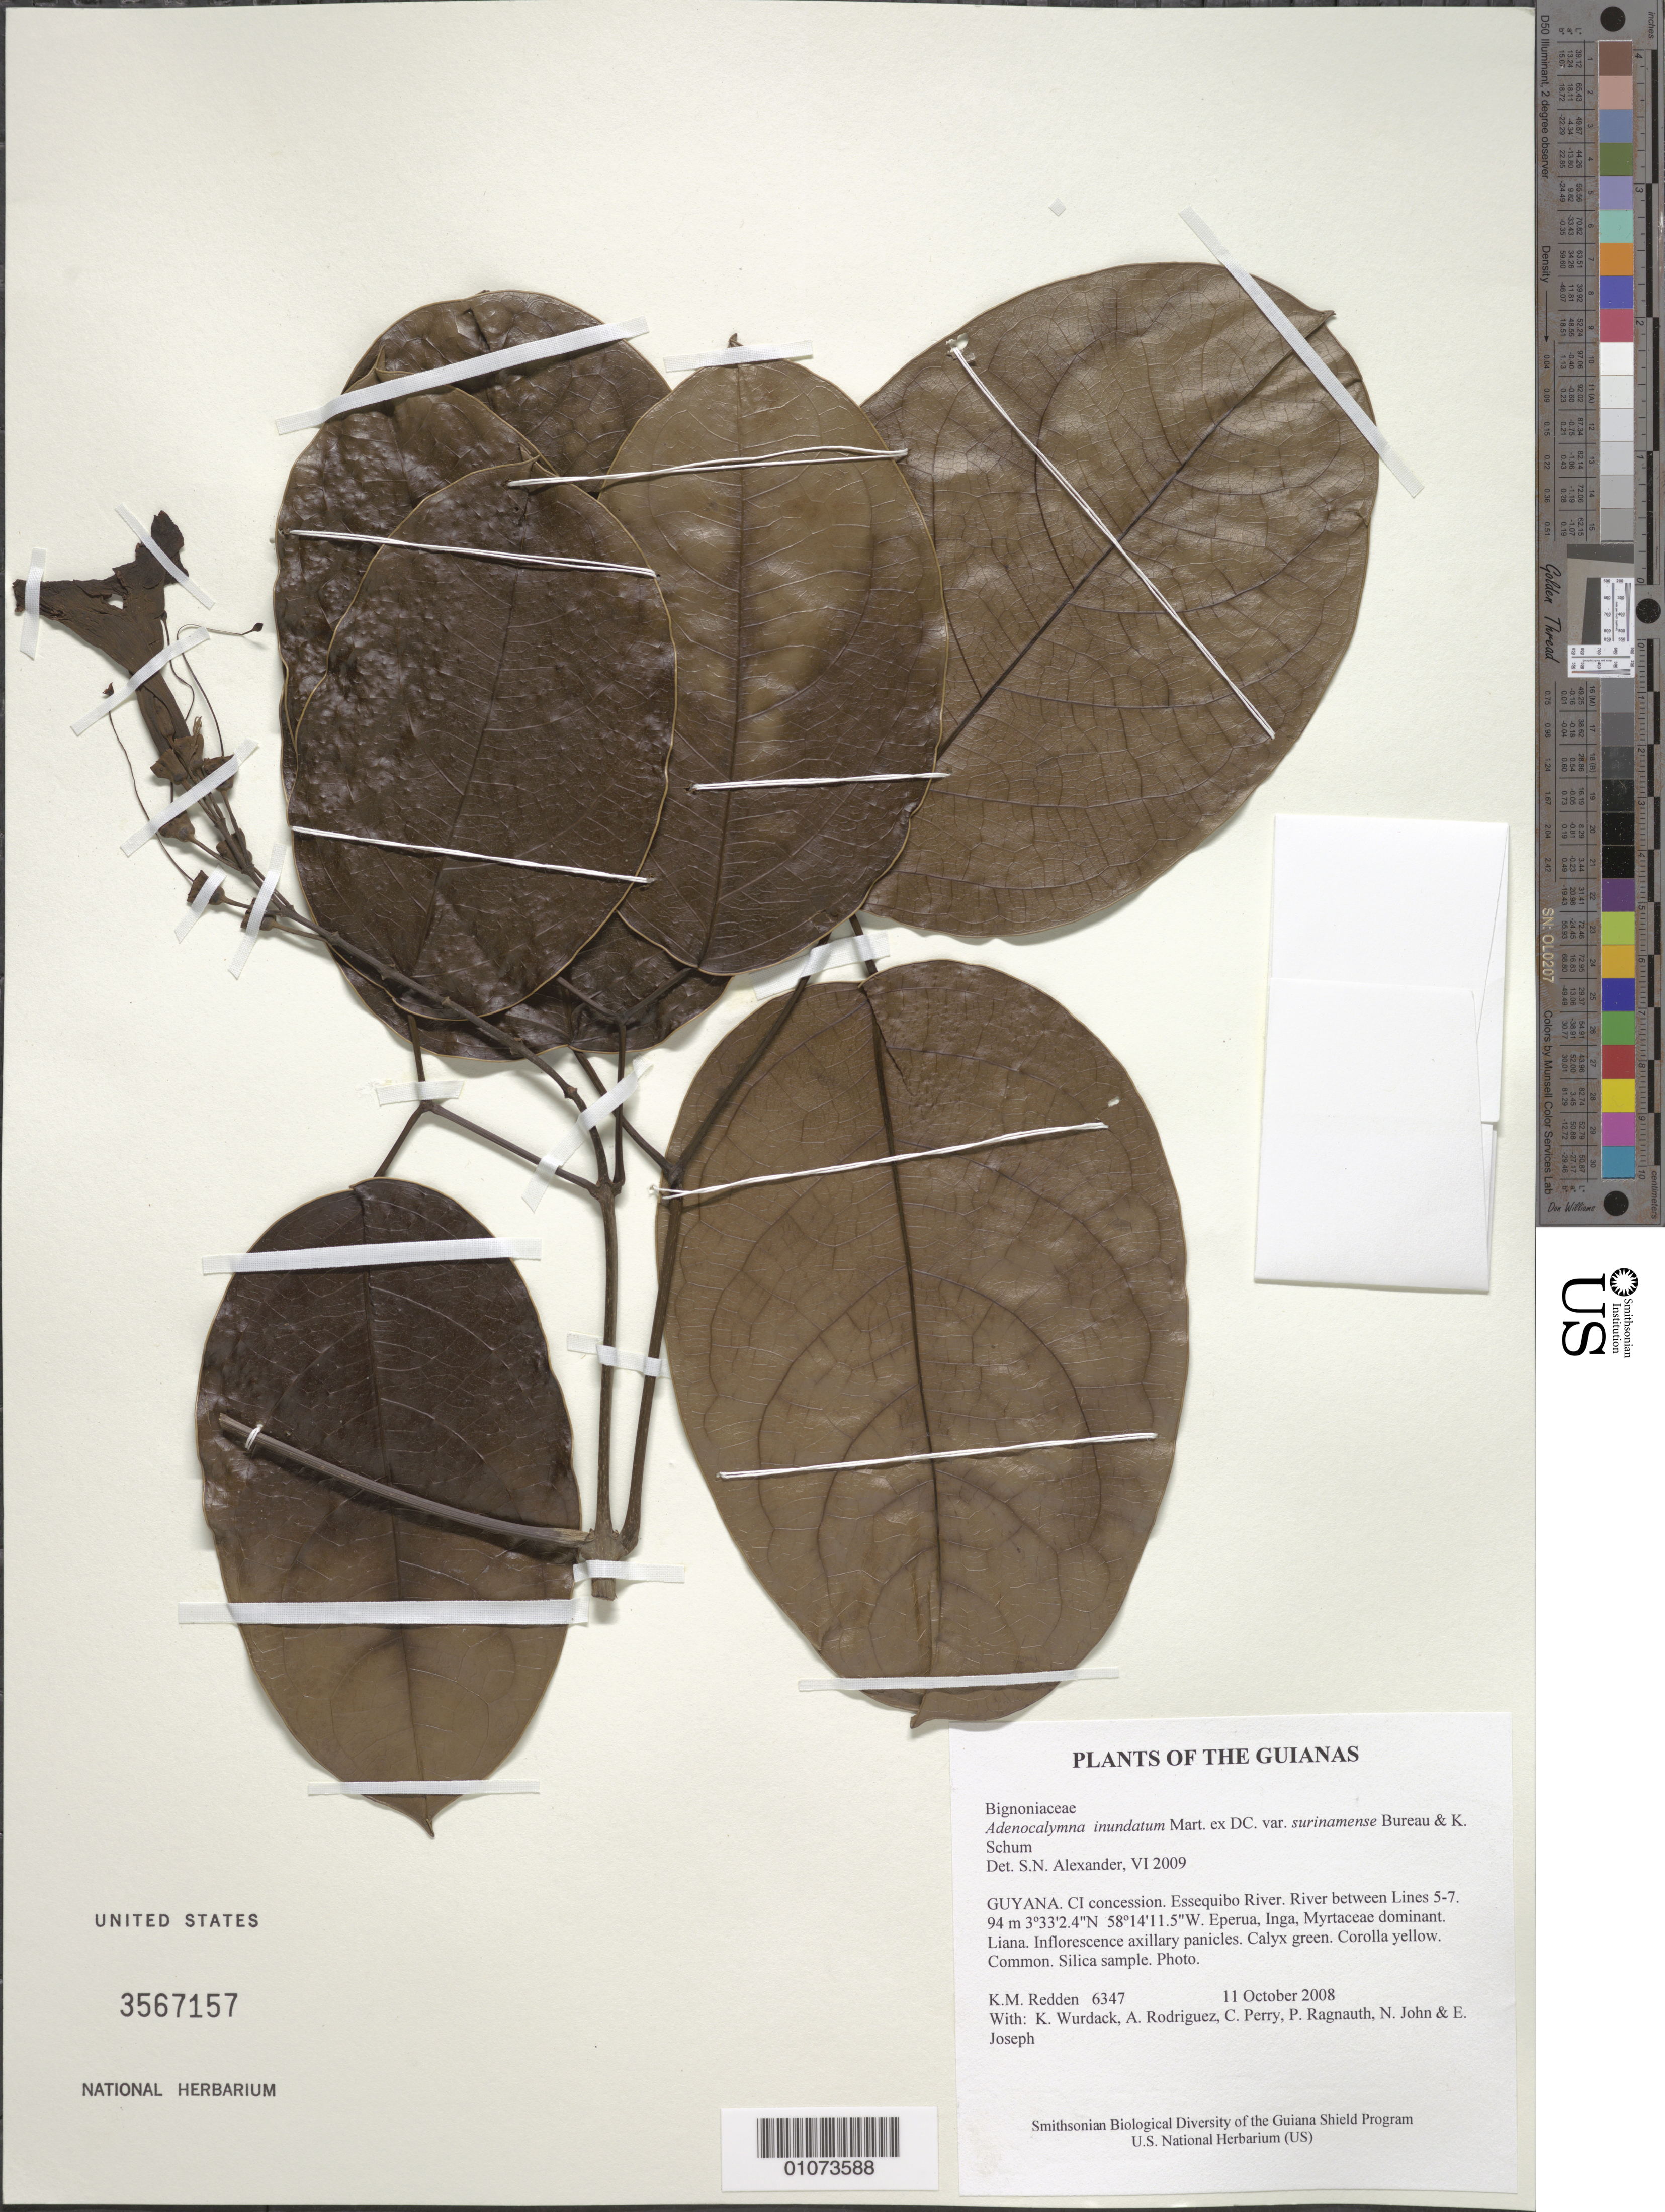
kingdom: Plantae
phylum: Tracheophyta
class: Magnoliopsida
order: Lamiales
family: Bignoniaceae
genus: Adenocalymma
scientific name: Adenocalymma inundatum var. surinamense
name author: Bureau & K. Schum.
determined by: Alexander, S. N.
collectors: K. M. Redden, K. Wurdack, A. Rodriguez, C. Perry, P. Ragnauth, N. John & E. Joseph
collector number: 6347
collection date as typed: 11 October 2008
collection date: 2008-10-11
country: Guyana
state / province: U. Takutu-U. Essequibo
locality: CI concession. Essequibo River. River between Lines 5-7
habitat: Eperua, Inga, Myrtaceae dominant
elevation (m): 94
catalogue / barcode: US 3567157